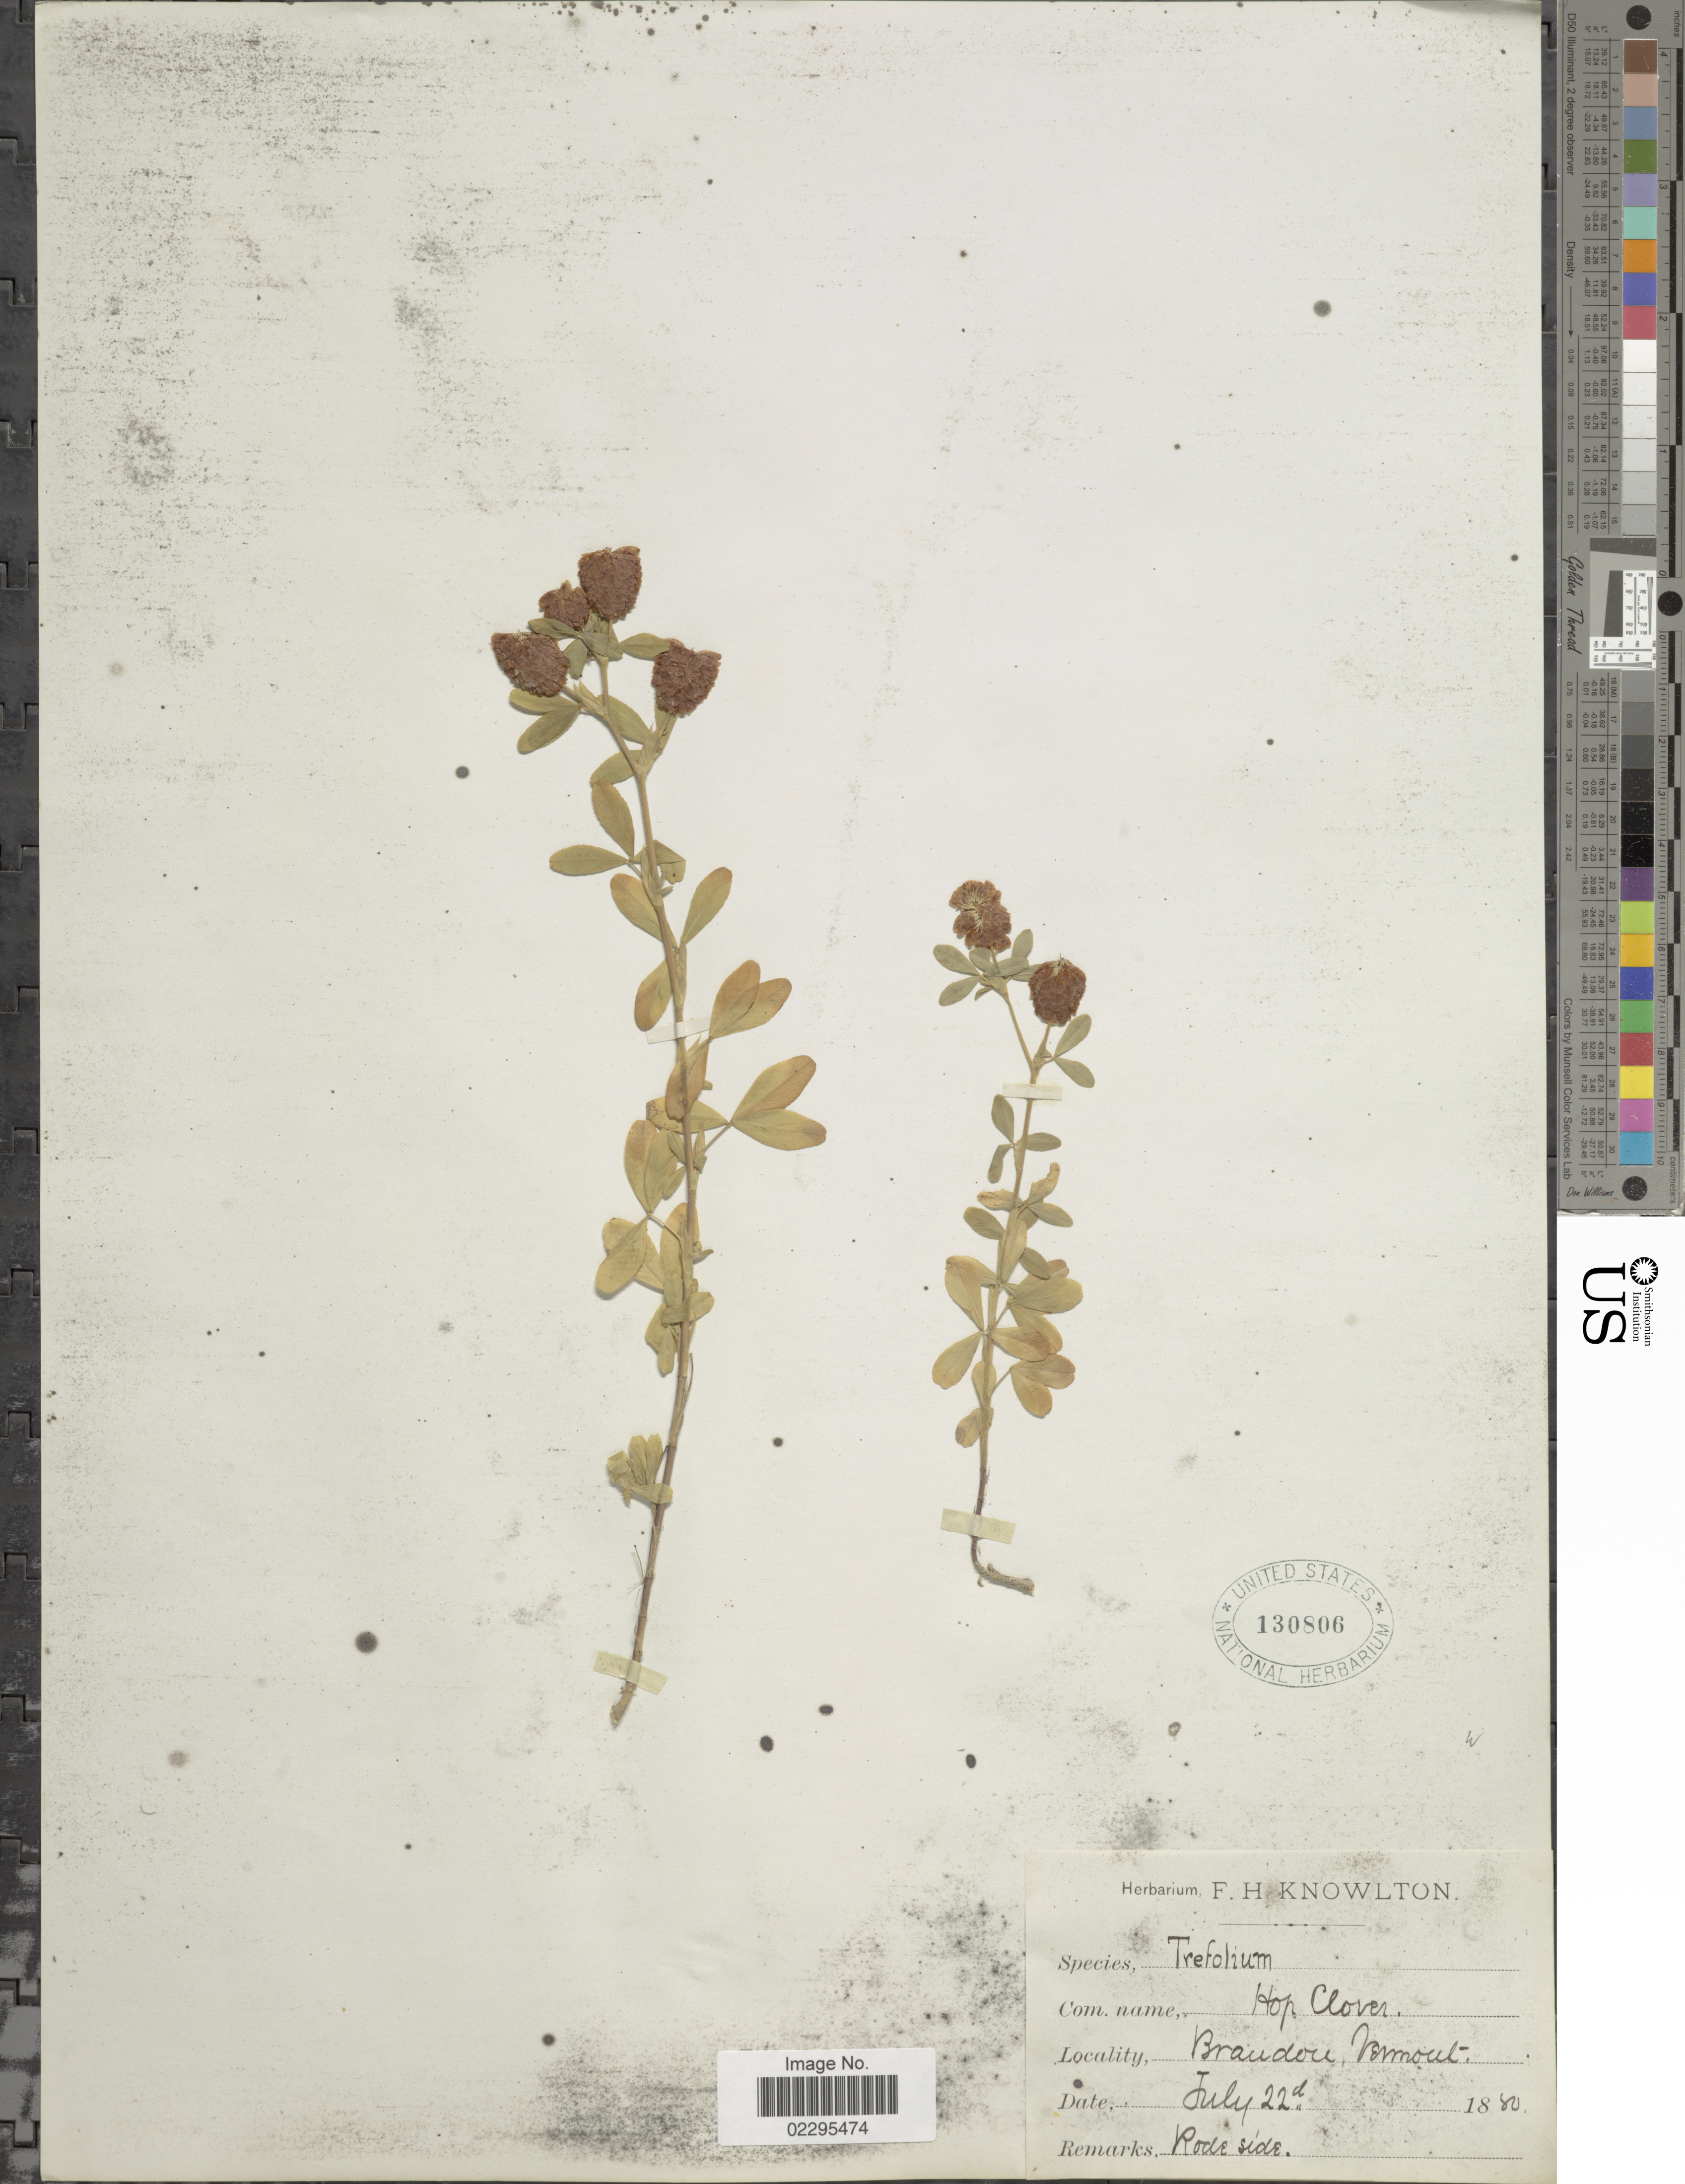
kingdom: Plantae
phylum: Tracheophyta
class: Magnoliopsida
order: Fabales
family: Fabaceae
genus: Trifolium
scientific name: Trifolium agrarium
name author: L.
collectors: ex herb. F.H. Knowlton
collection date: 1880-07-22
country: United States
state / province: Vermont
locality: Brandon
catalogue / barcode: US 130806